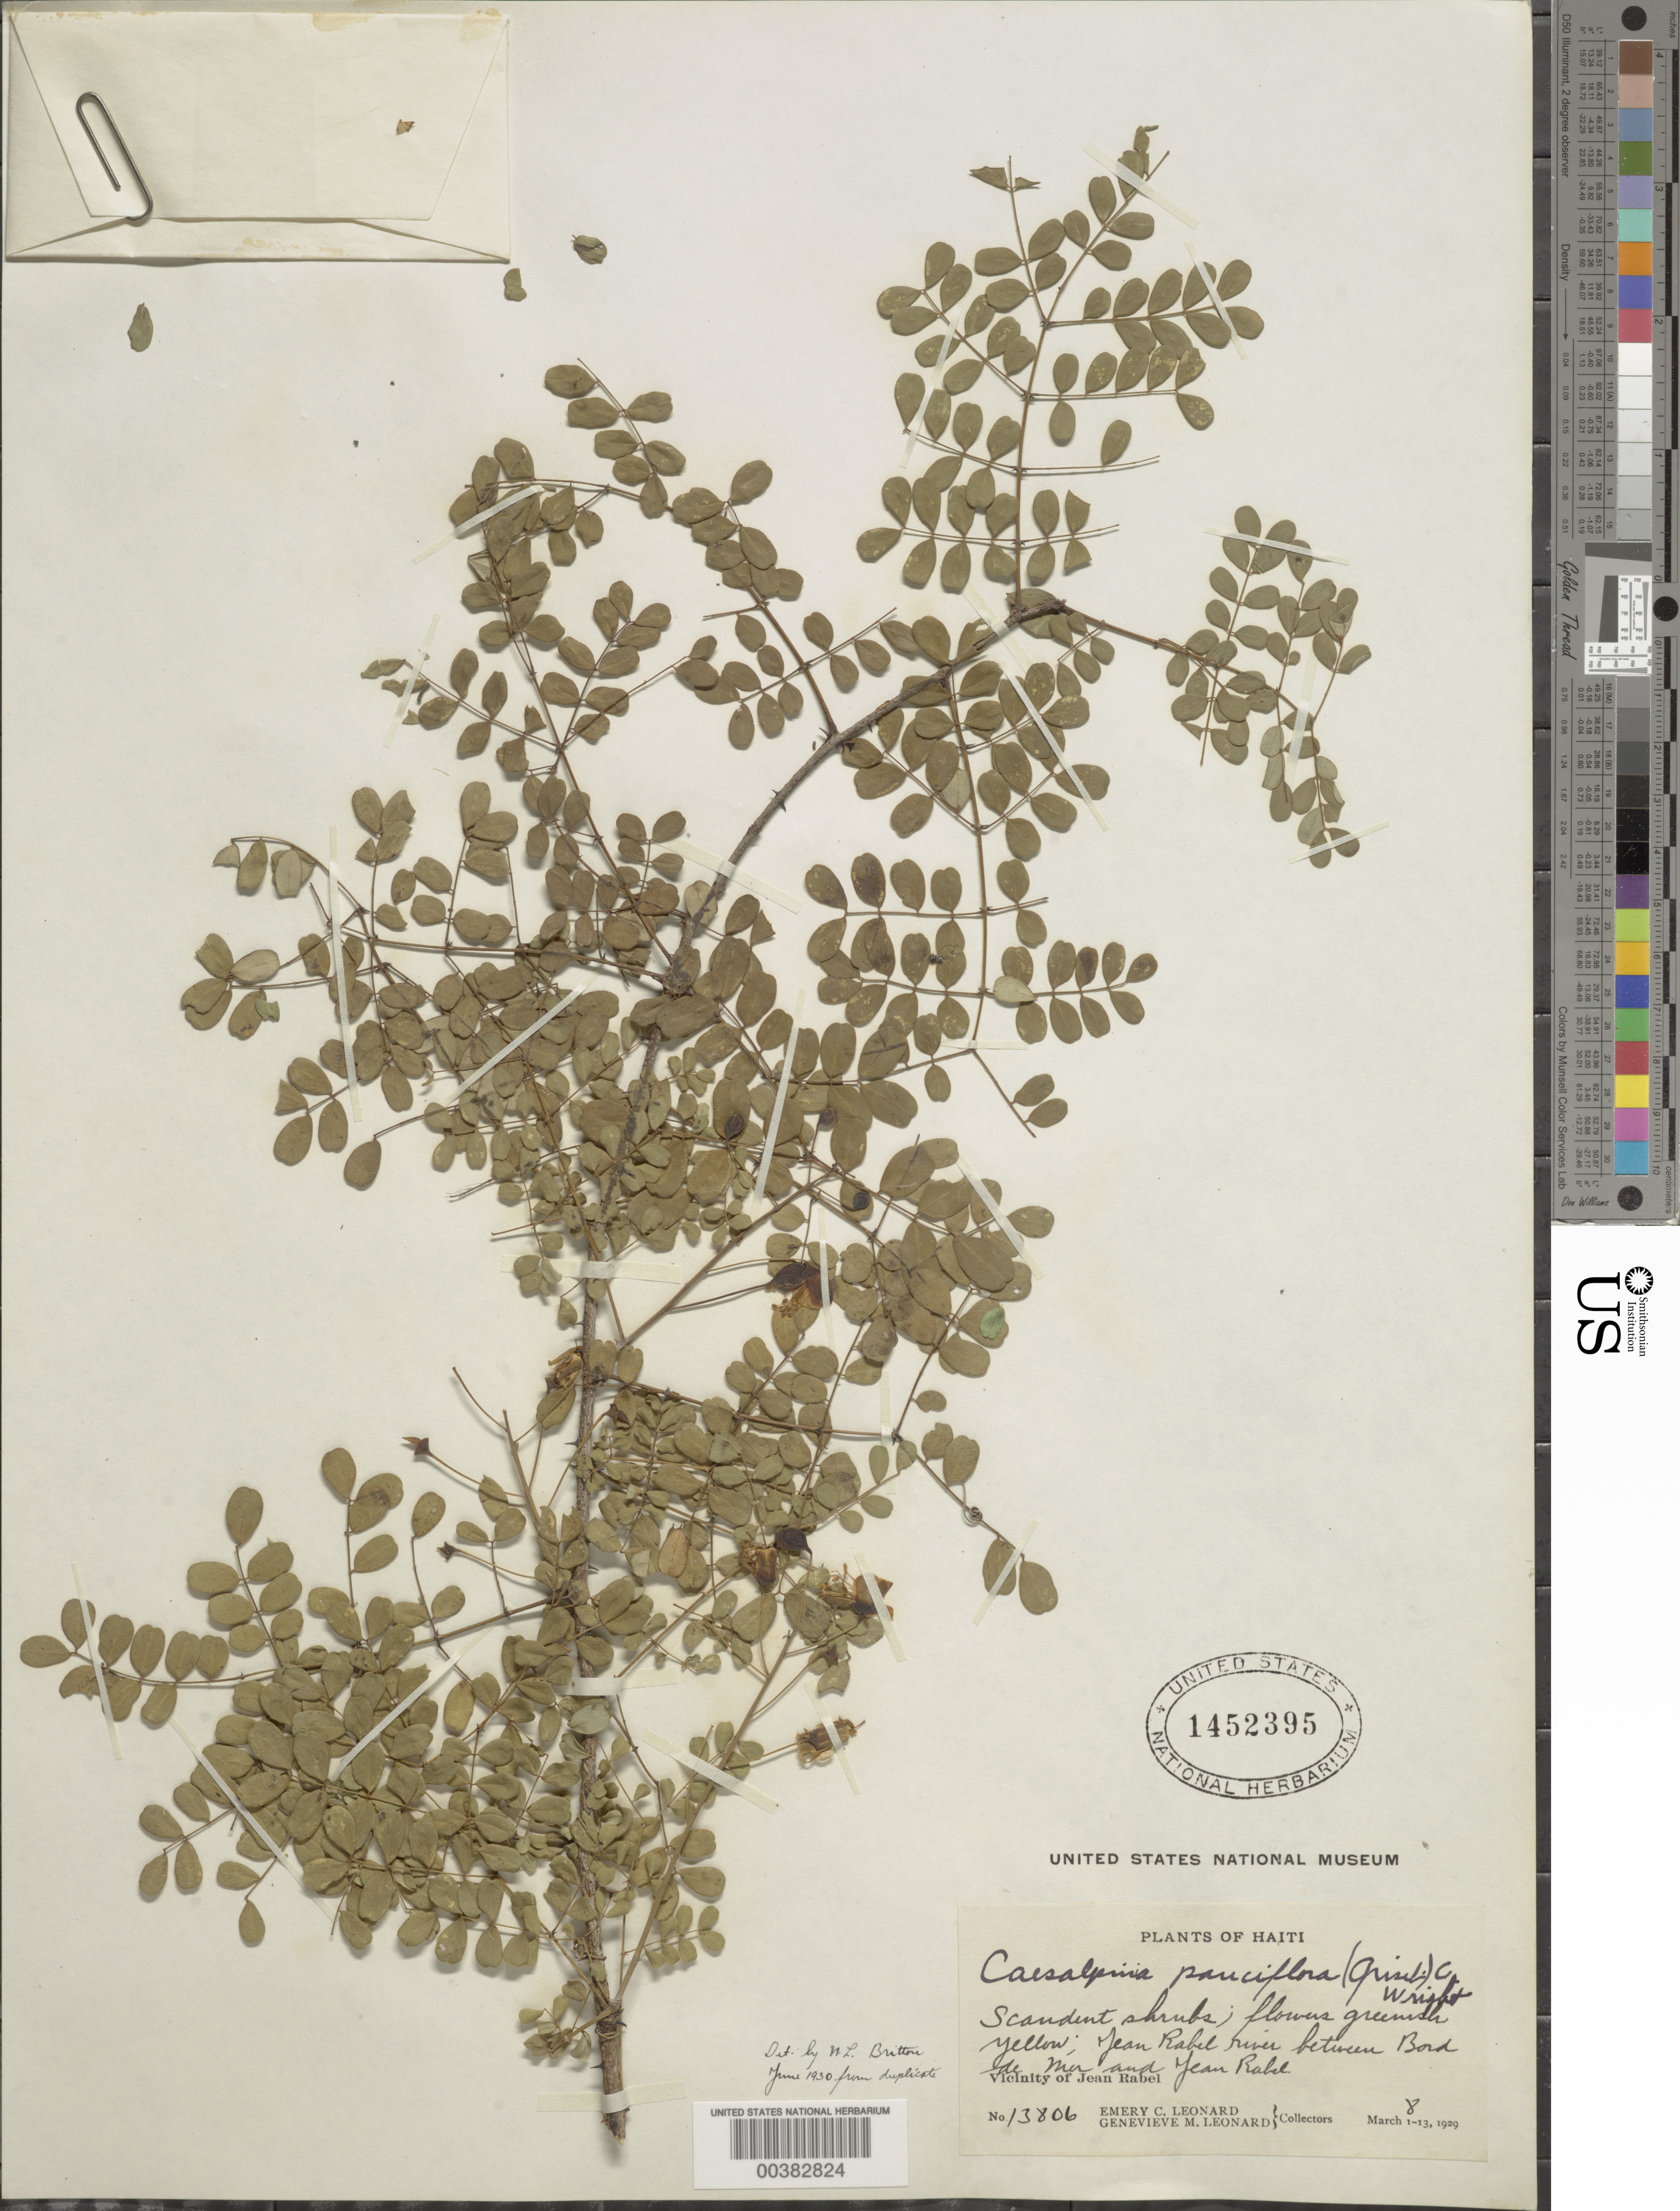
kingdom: Plantae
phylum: Tracheophyta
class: Magnoliopsida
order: Fabales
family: Fabaceae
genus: Denisophytum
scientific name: Denisophytum pauciflorum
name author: (Griseb.) Gagnon & G.P. Lewis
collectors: E. C. Leonard & G. M. Leonard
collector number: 13806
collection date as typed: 08 Mar 1929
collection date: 1929-03-08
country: Haiti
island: Hispaniola Island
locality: Jean rabel river between bord de mer and jean rabel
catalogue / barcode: US 1452395